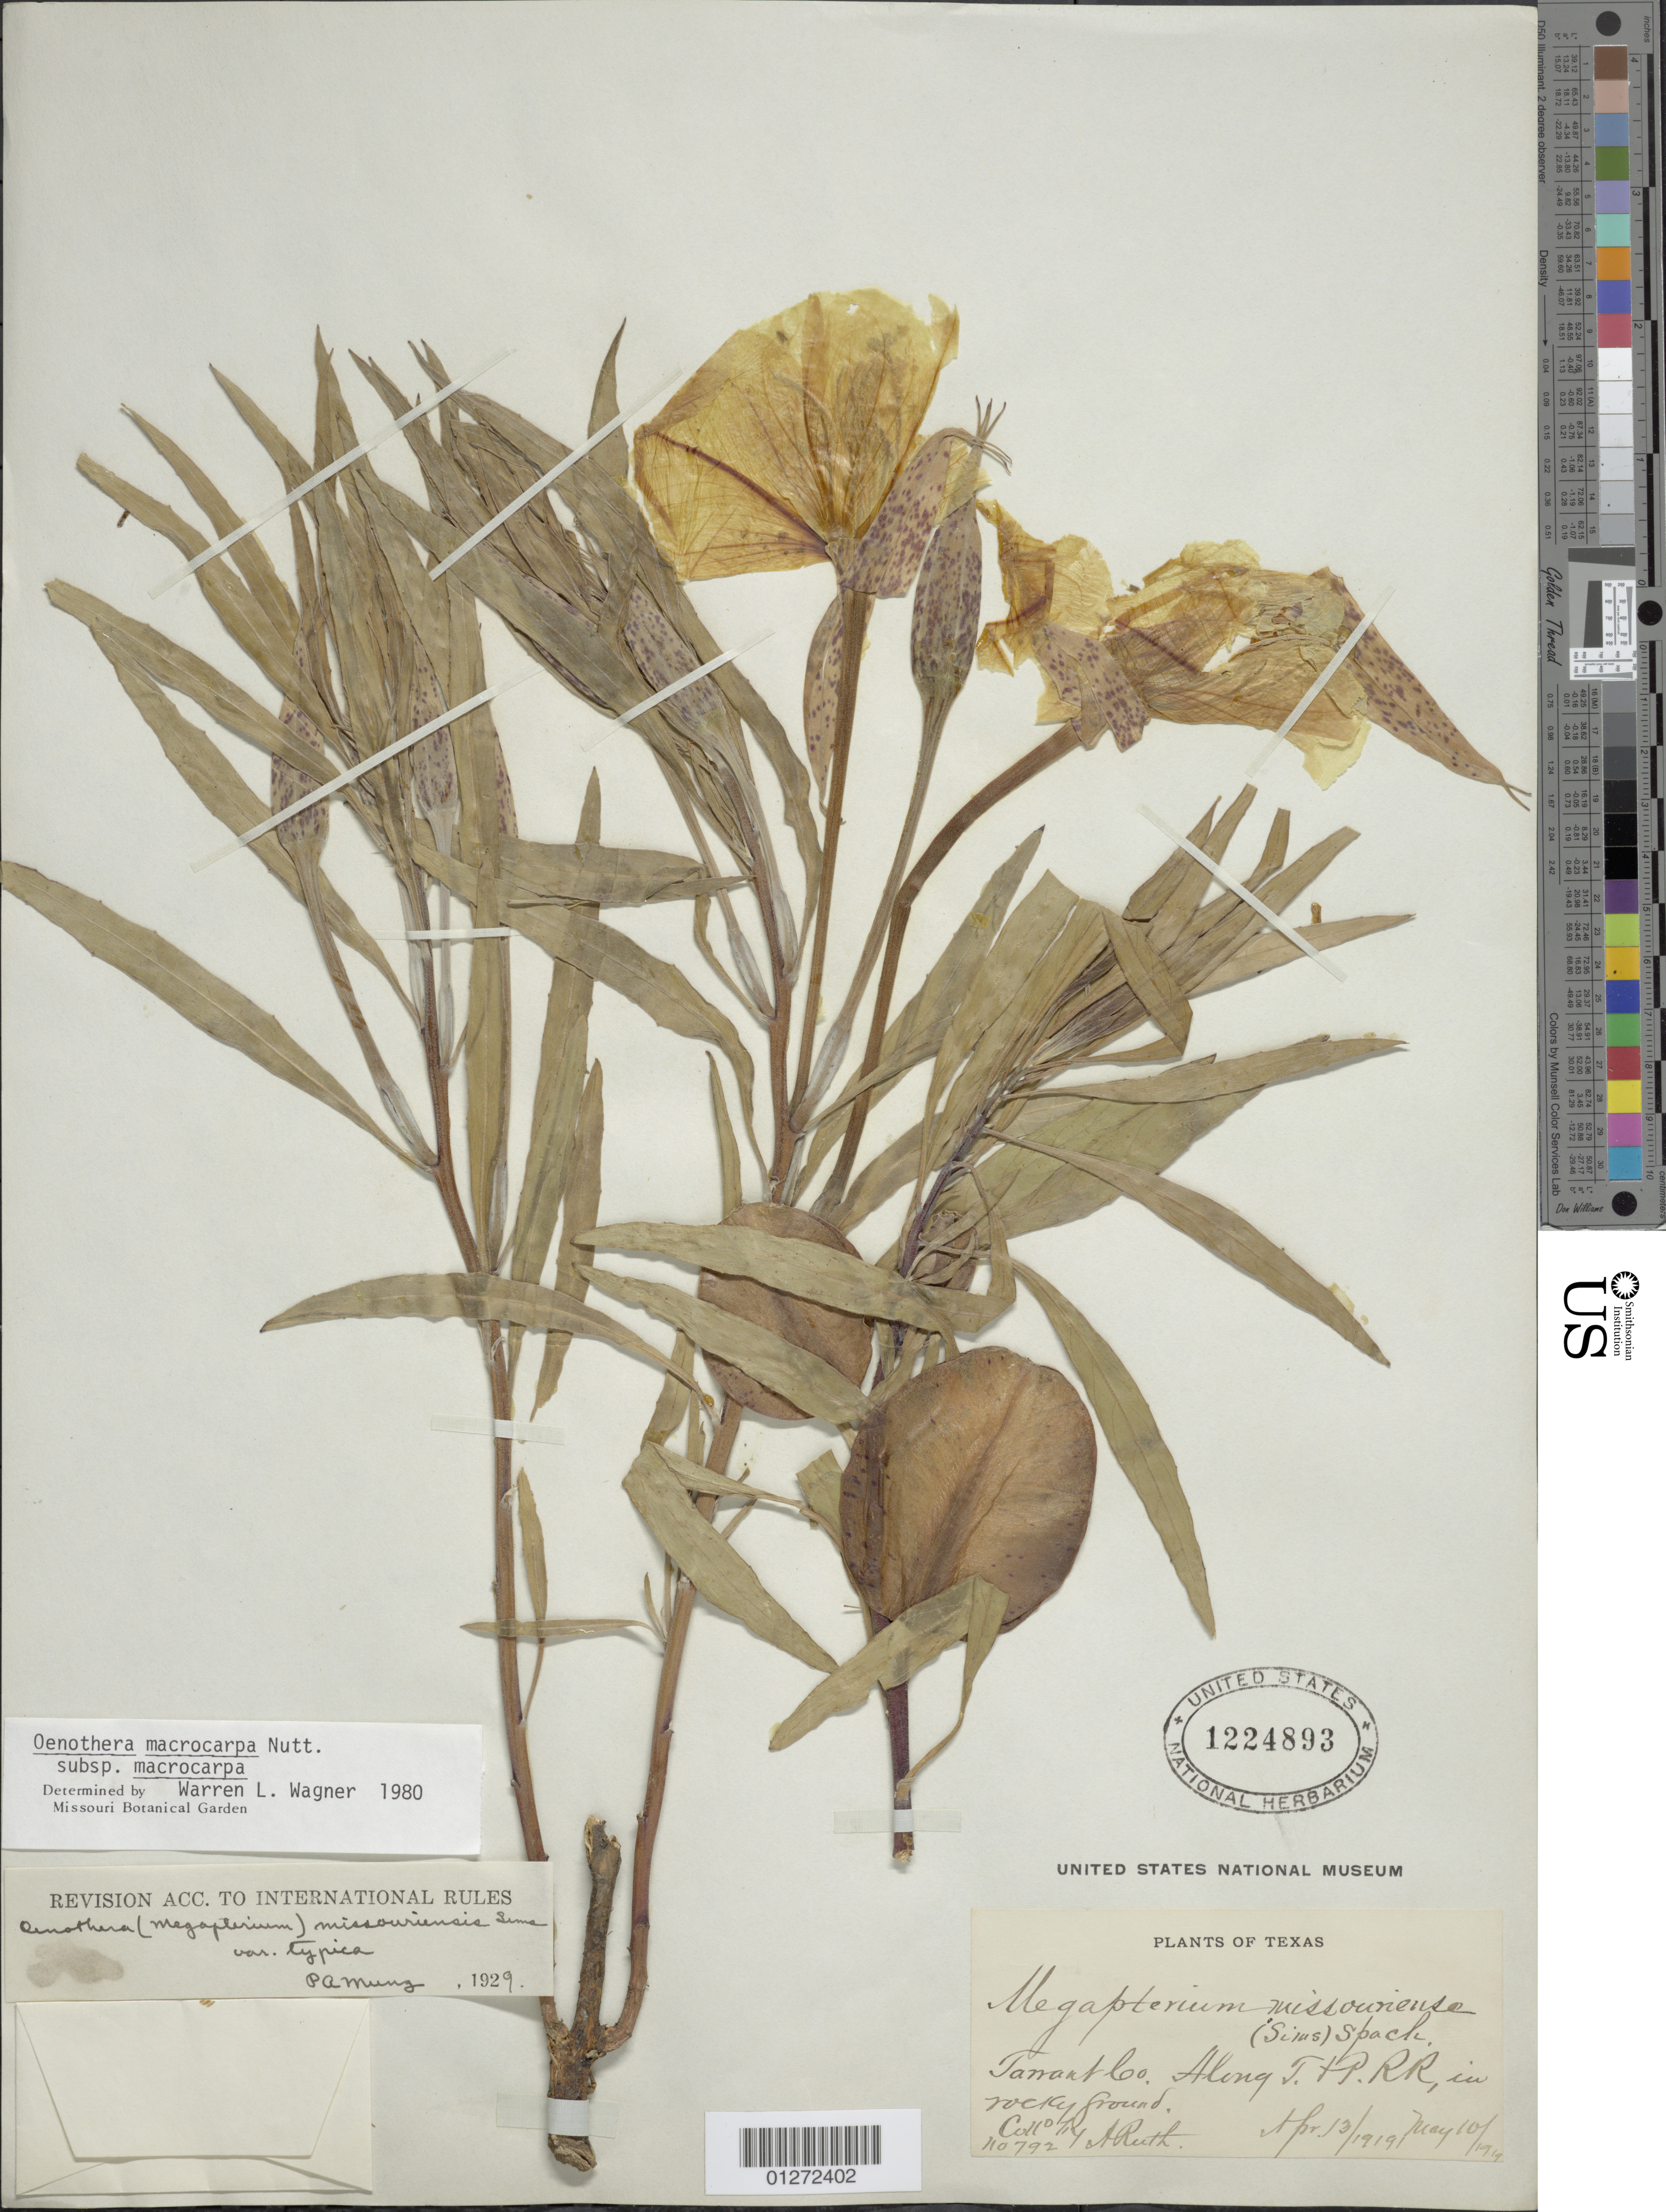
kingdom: Plantae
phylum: Tracheophyta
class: Magnoliopsida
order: Myrtales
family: Onagraceae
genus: Oenothera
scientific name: Oenothera macrocarpa subsp. macrocarpa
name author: Nutt.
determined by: Wagner, W. L., (BOT), Smithsonian Institution - National Museum of Natural History (UNITED STATES)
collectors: A. Ruth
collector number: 792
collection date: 1919-04-13/1919-05-10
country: United States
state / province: Texas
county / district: Tarrant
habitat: Rocky ground.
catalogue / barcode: US 1224893